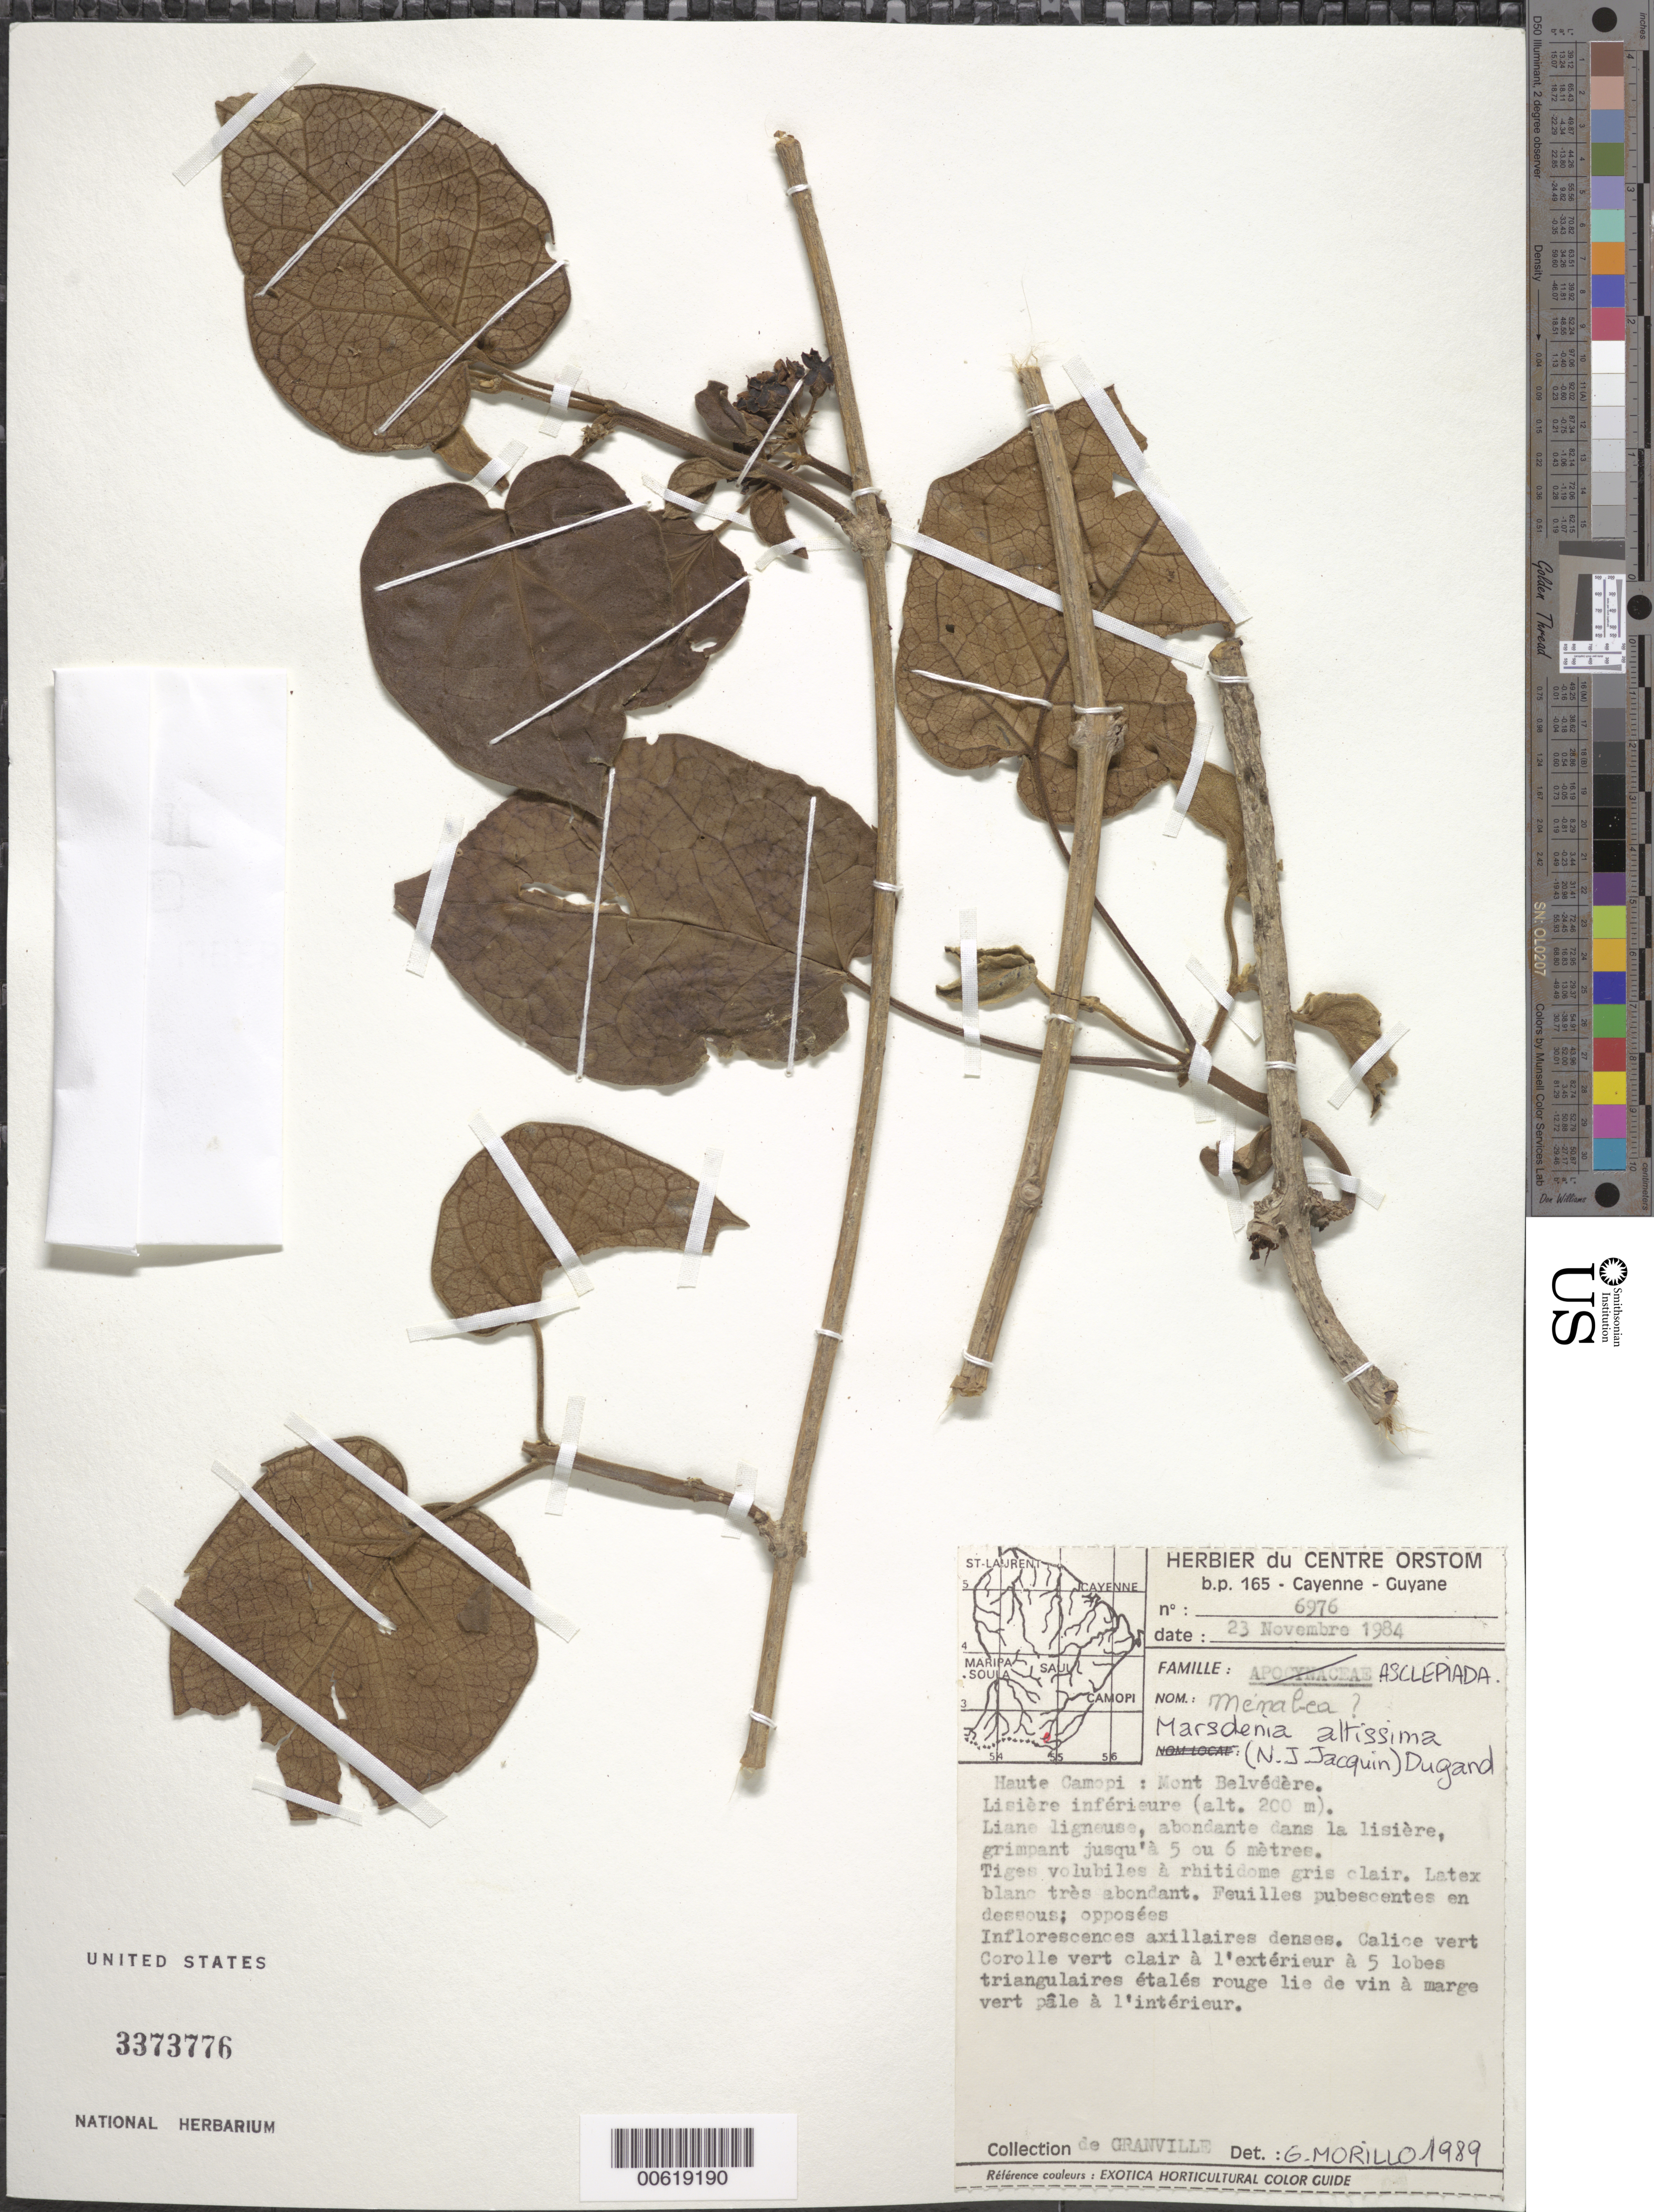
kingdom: Plantae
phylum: Tracheophyta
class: Magnoliopsida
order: Gentianales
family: Apocynaceae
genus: Marsdenia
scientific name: Marsdenia altissima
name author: (Jacq.) Dugand G.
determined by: Morillo, G. N.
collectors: J.-J. de Granville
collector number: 6976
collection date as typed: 23-Nov-84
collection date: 1984-11-23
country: French Guiana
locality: Mont Belvédère, haute Camopi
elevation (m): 200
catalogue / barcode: US 3373776